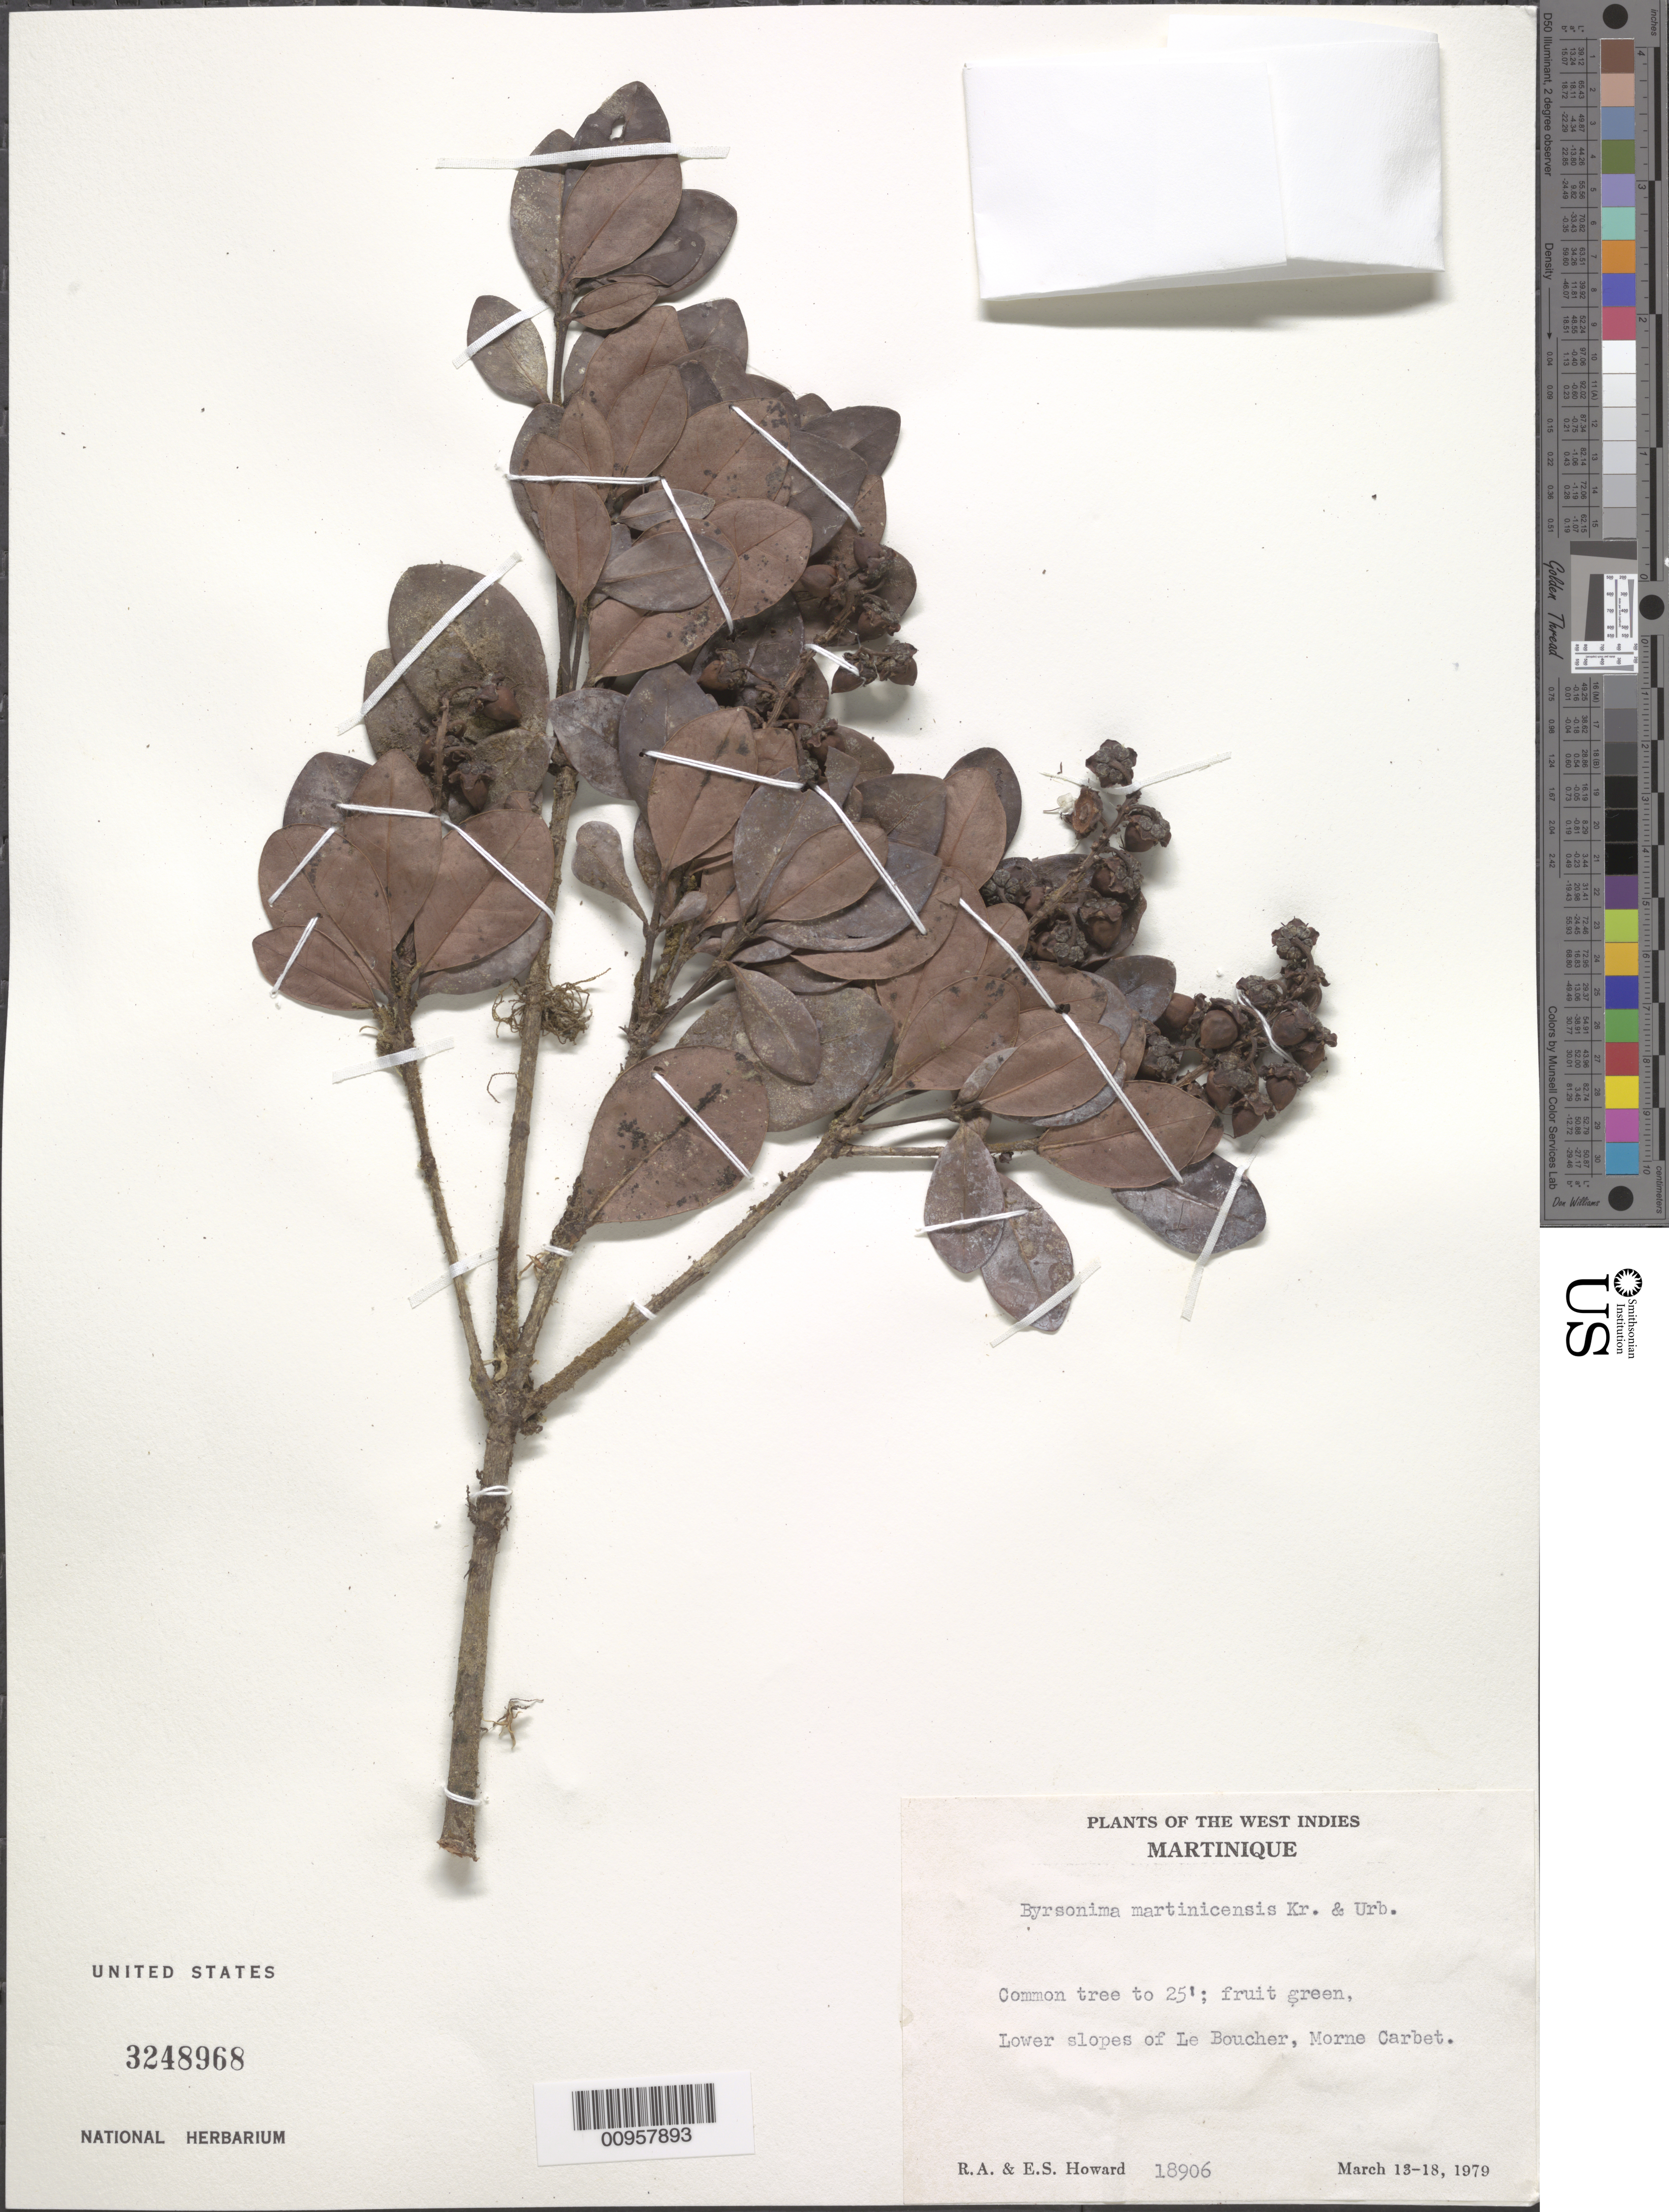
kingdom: Plantae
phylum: Tracheophyta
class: Magnoliopsida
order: Malpighiales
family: Malpighiaceae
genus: Byrsonima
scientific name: Byrsonima trinitensis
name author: A. Juss.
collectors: R. A. Howard & E. S. Howard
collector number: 18906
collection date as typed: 13 Mar 1979 to 18 Mar 1979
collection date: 1979-03-13/1979-03-18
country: Martinique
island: Martinique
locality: Lower slope of Le Boucher, Morne Carbet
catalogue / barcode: US 3248968